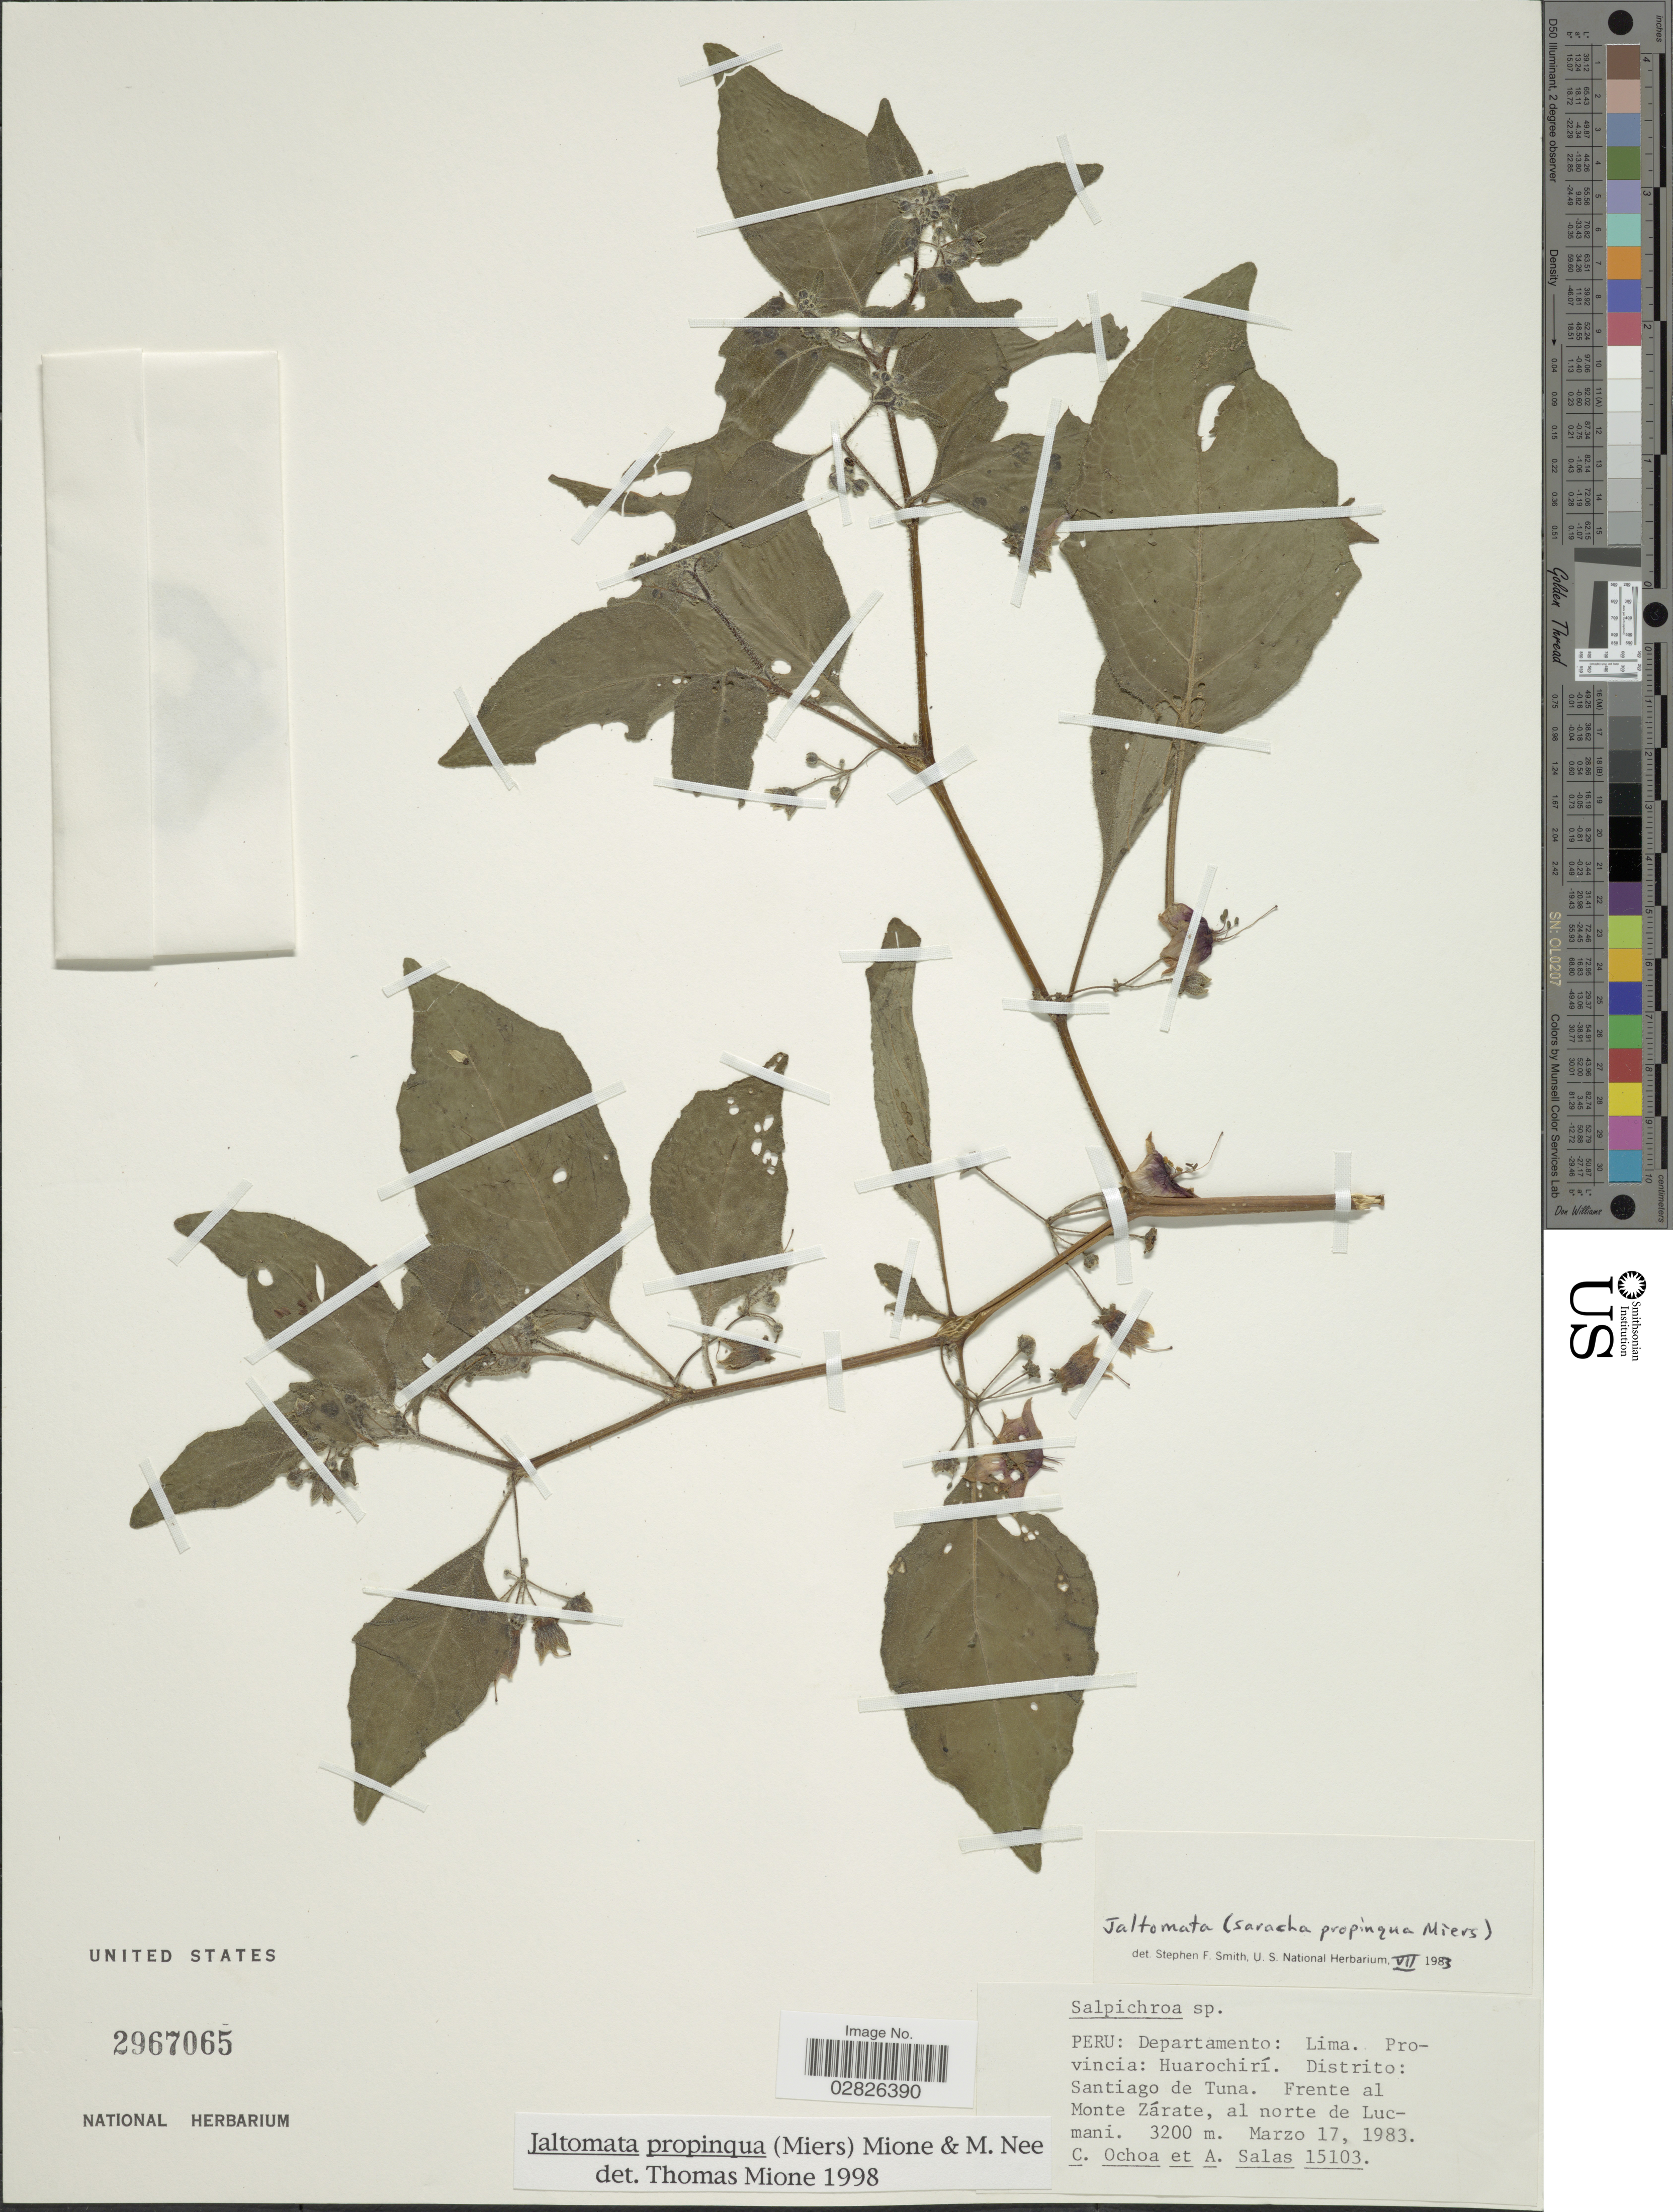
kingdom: Plantae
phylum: Tracheophyta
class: Magnoliopsida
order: Solanales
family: Solanaceae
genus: Jaltomata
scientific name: Jaltomata propinqua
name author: (Miers) Mione & M. Nee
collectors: C. Ochoa & A. Salas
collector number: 15103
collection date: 1983-03-17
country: Peru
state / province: Lima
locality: Departamento: Lima. Provincia: Huarochirí. Distrito: Santiago de Tuna. Frente al Monte Zárate, al norte de Lucmani.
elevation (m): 3200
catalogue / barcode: US 2967065